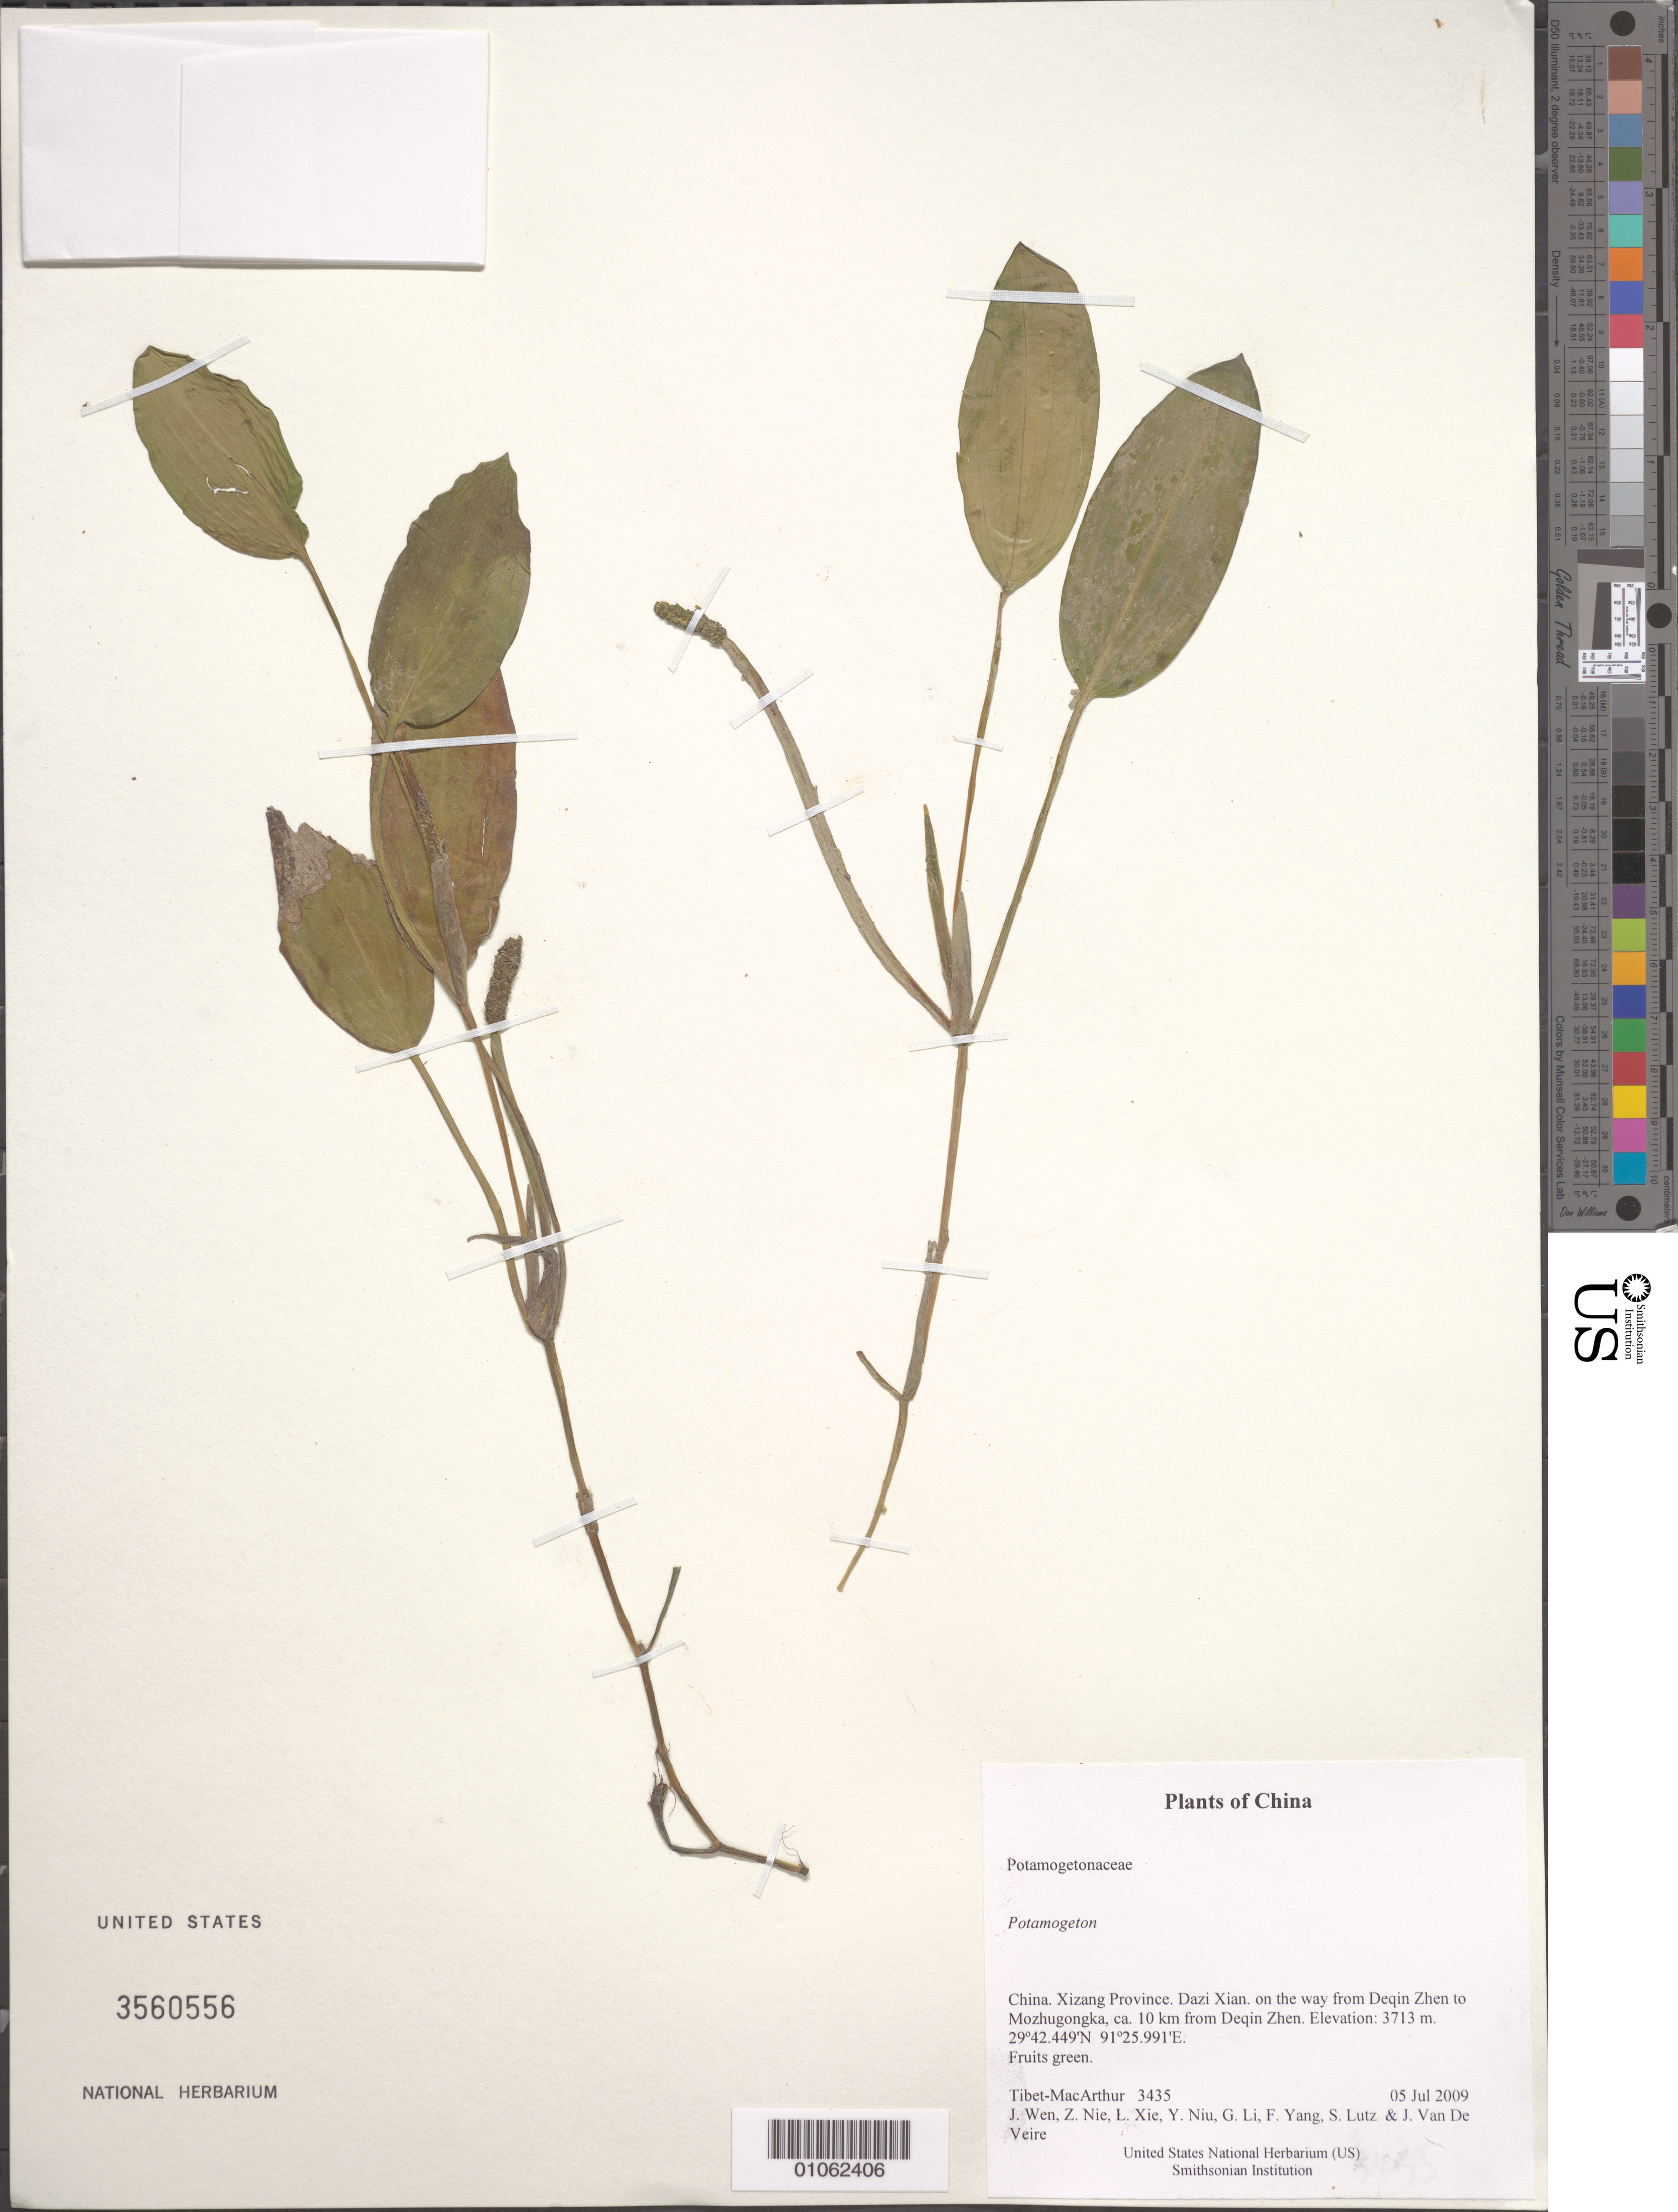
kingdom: Plantae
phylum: Tracheophyta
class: Liliopsida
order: Alismatales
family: Potamogetonaceae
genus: Potamogeton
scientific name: Potamogeton sp.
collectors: Tibet-MacArthur, J. Wen, Z. Nie, L. Xie, Y. Niu, G. Li, F. Yang, S. Lutz & J. Van De Veire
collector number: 3435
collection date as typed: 05 Jul 2009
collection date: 2009-07-05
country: China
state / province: Xizang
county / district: Dazi Xian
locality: on the way from Deqin Zhen to Mozhugongka, ca. 10 km from Deqin Zhen.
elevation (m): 3713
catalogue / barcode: US 3560556